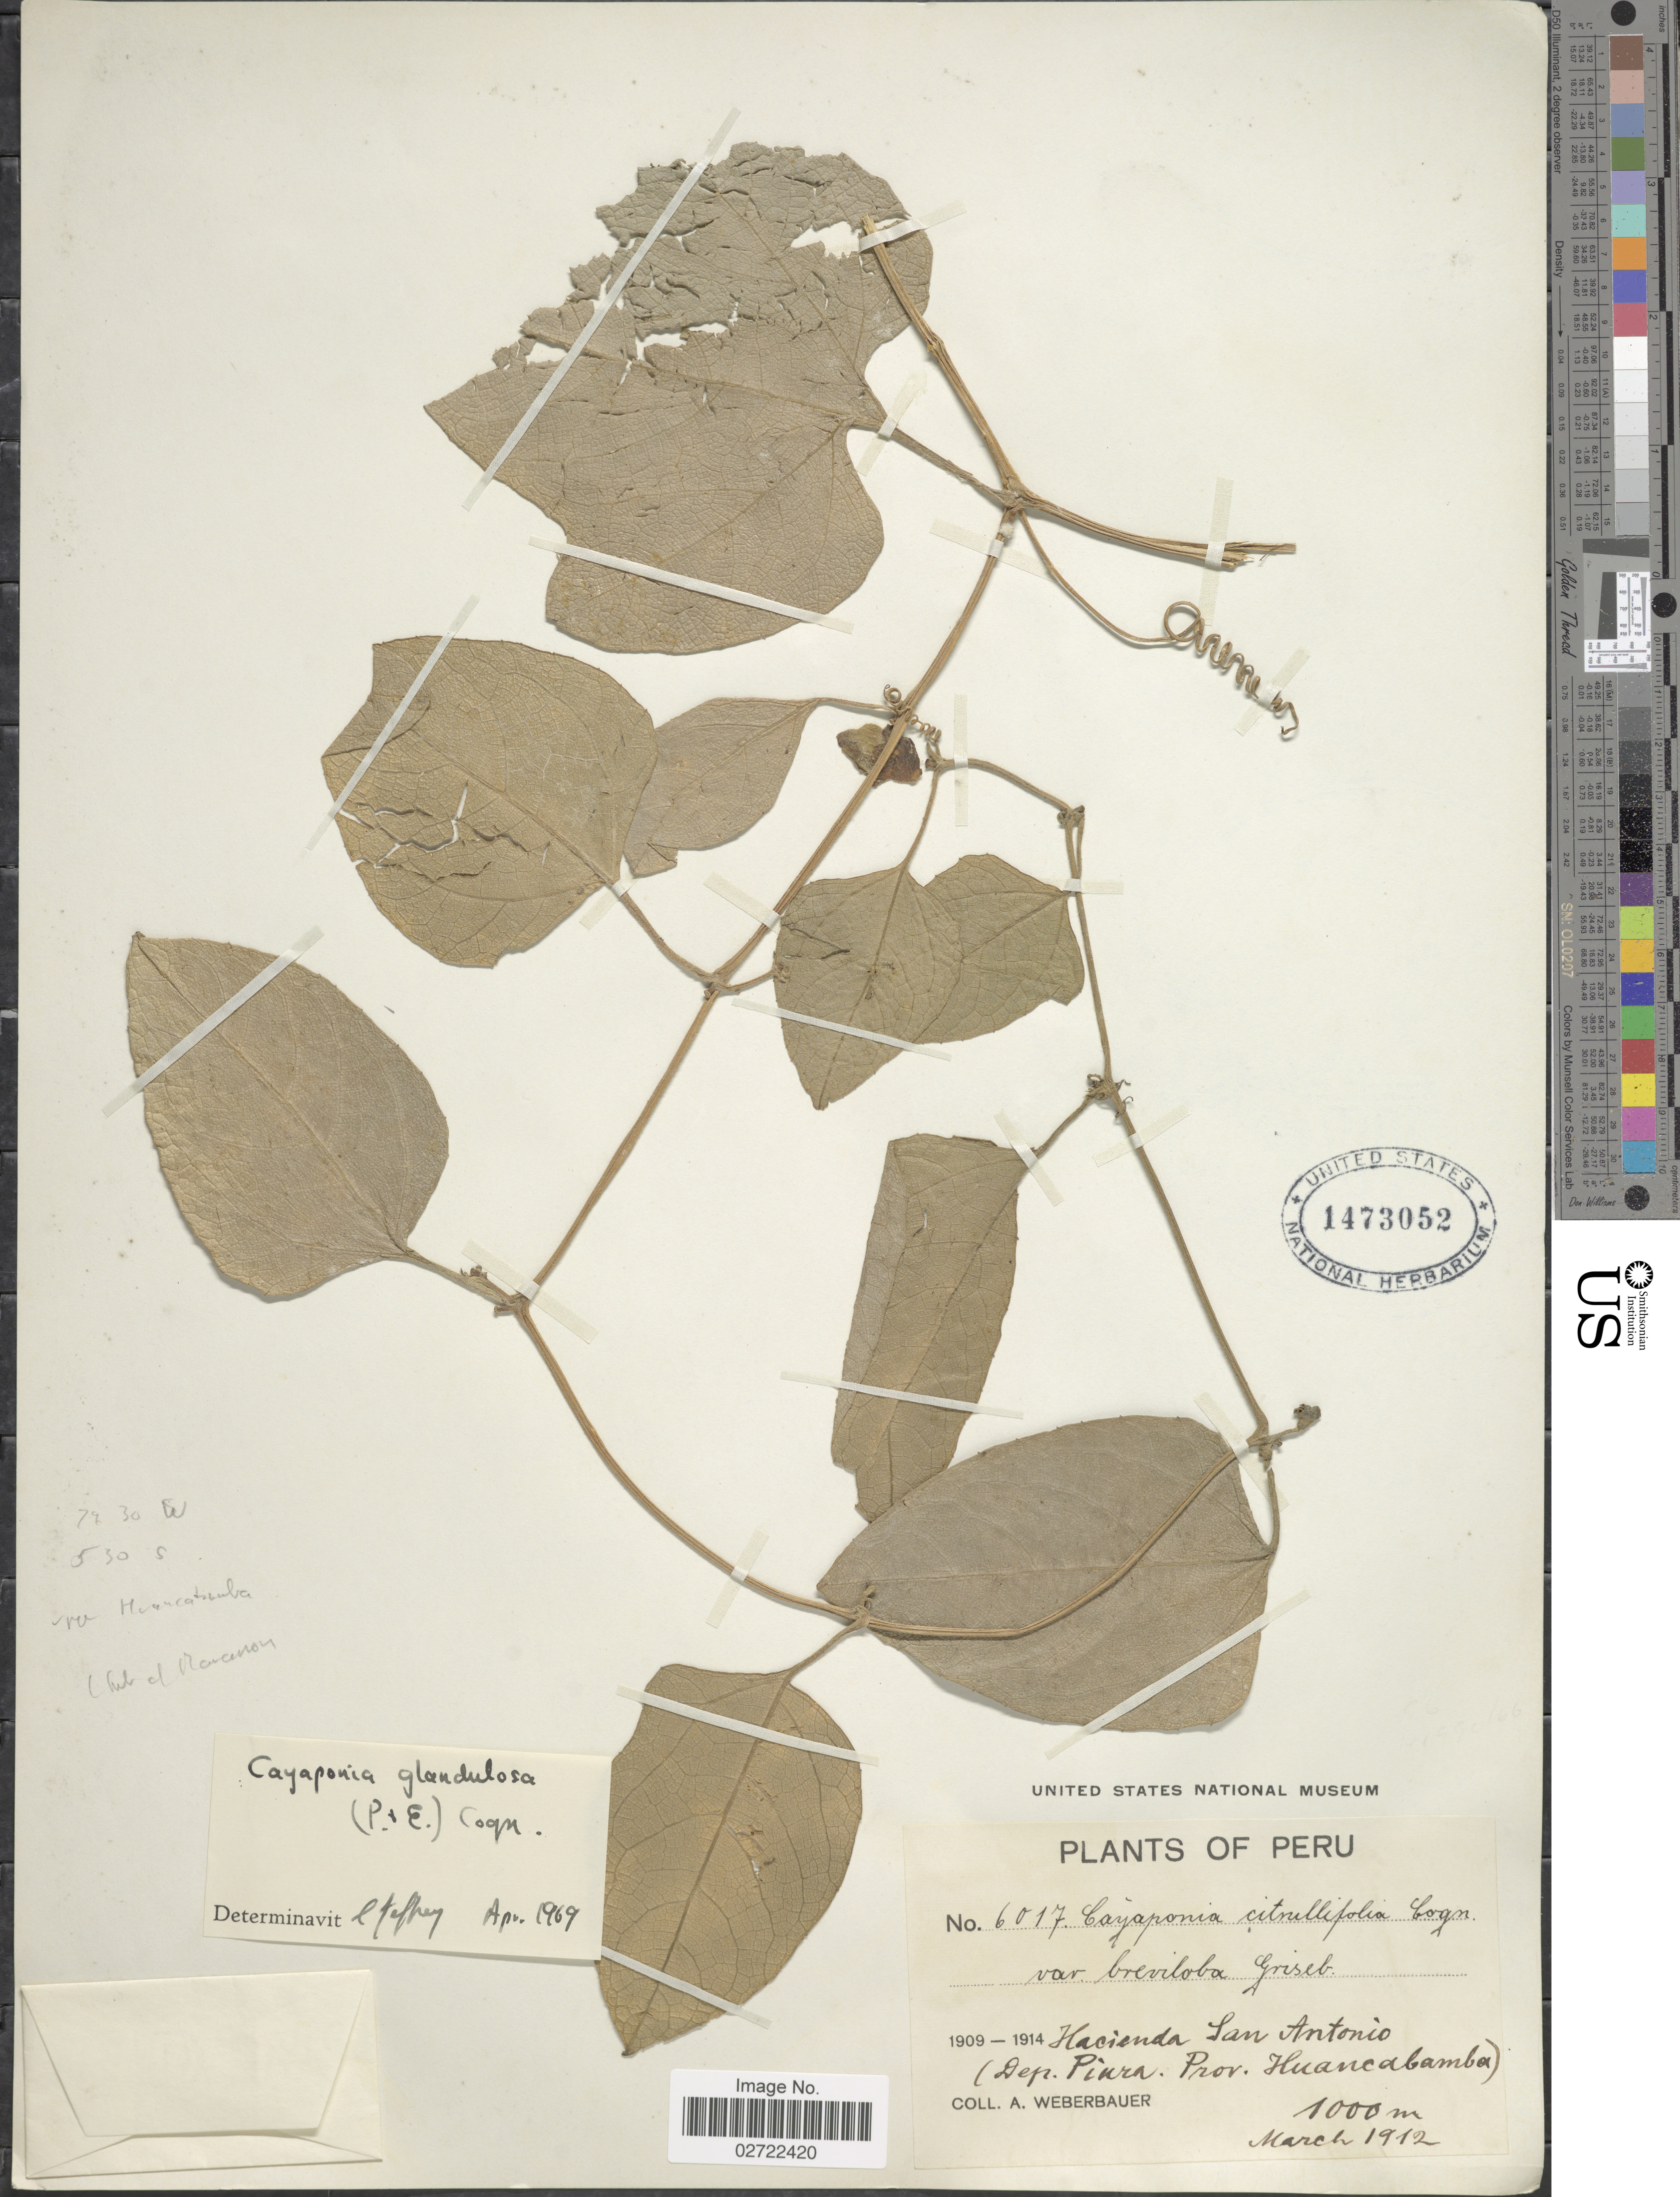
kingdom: Plantae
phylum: Tracheophyta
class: Magnoliopsida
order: Cucurbitales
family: Cucurbitaceae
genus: Cayaponia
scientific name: Cayaponia glandulosa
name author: (Poepp. & Endl.) Cogn.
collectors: A. Weberbauer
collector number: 6017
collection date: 1912-03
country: Peru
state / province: Piura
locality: Hacienda San Antonio (Dep. Piura. Prov. Huancabamba).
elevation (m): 1000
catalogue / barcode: US 1473052